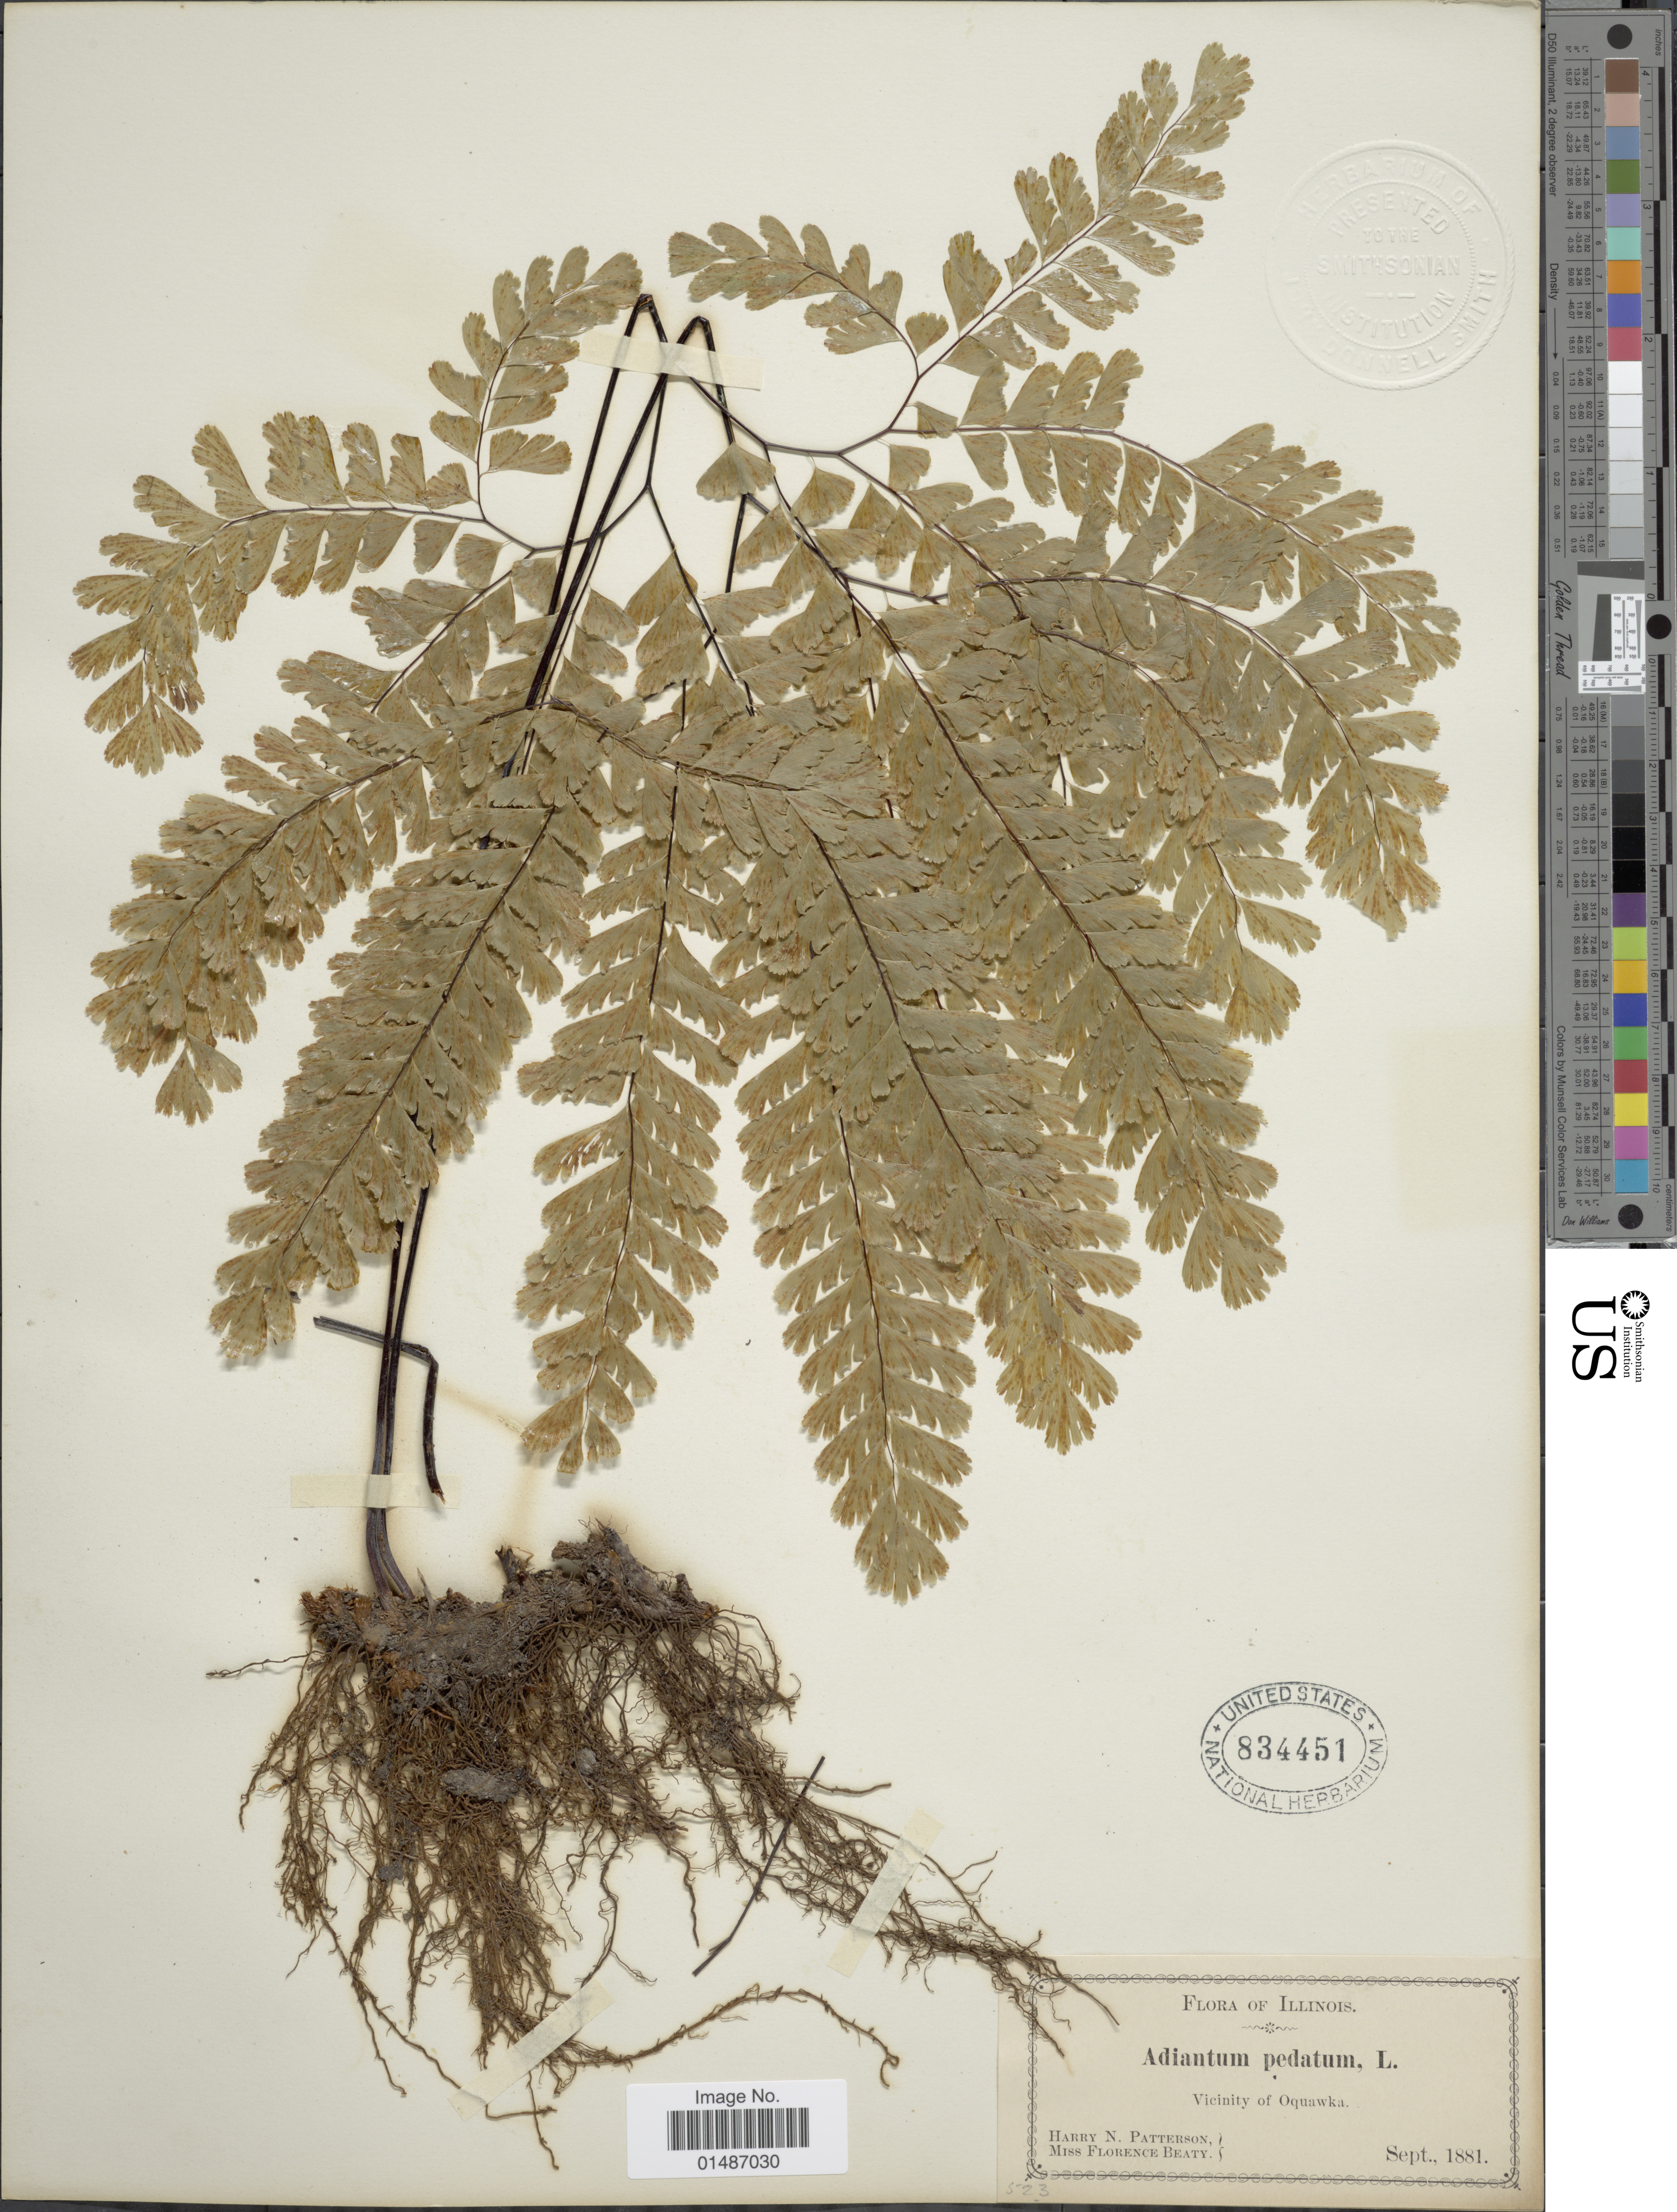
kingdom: Plantae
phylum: Tracheophyta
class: Polypodiopsida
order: Polypodiales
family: Pteridaceae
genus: Adiantum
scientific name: Adiantum pedatum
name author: L.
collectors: H. N. Patterson & F. Beaty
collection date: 1881-09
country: United States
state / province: Illinois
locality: Vicinity of Oquawka.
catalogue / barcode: US 834451